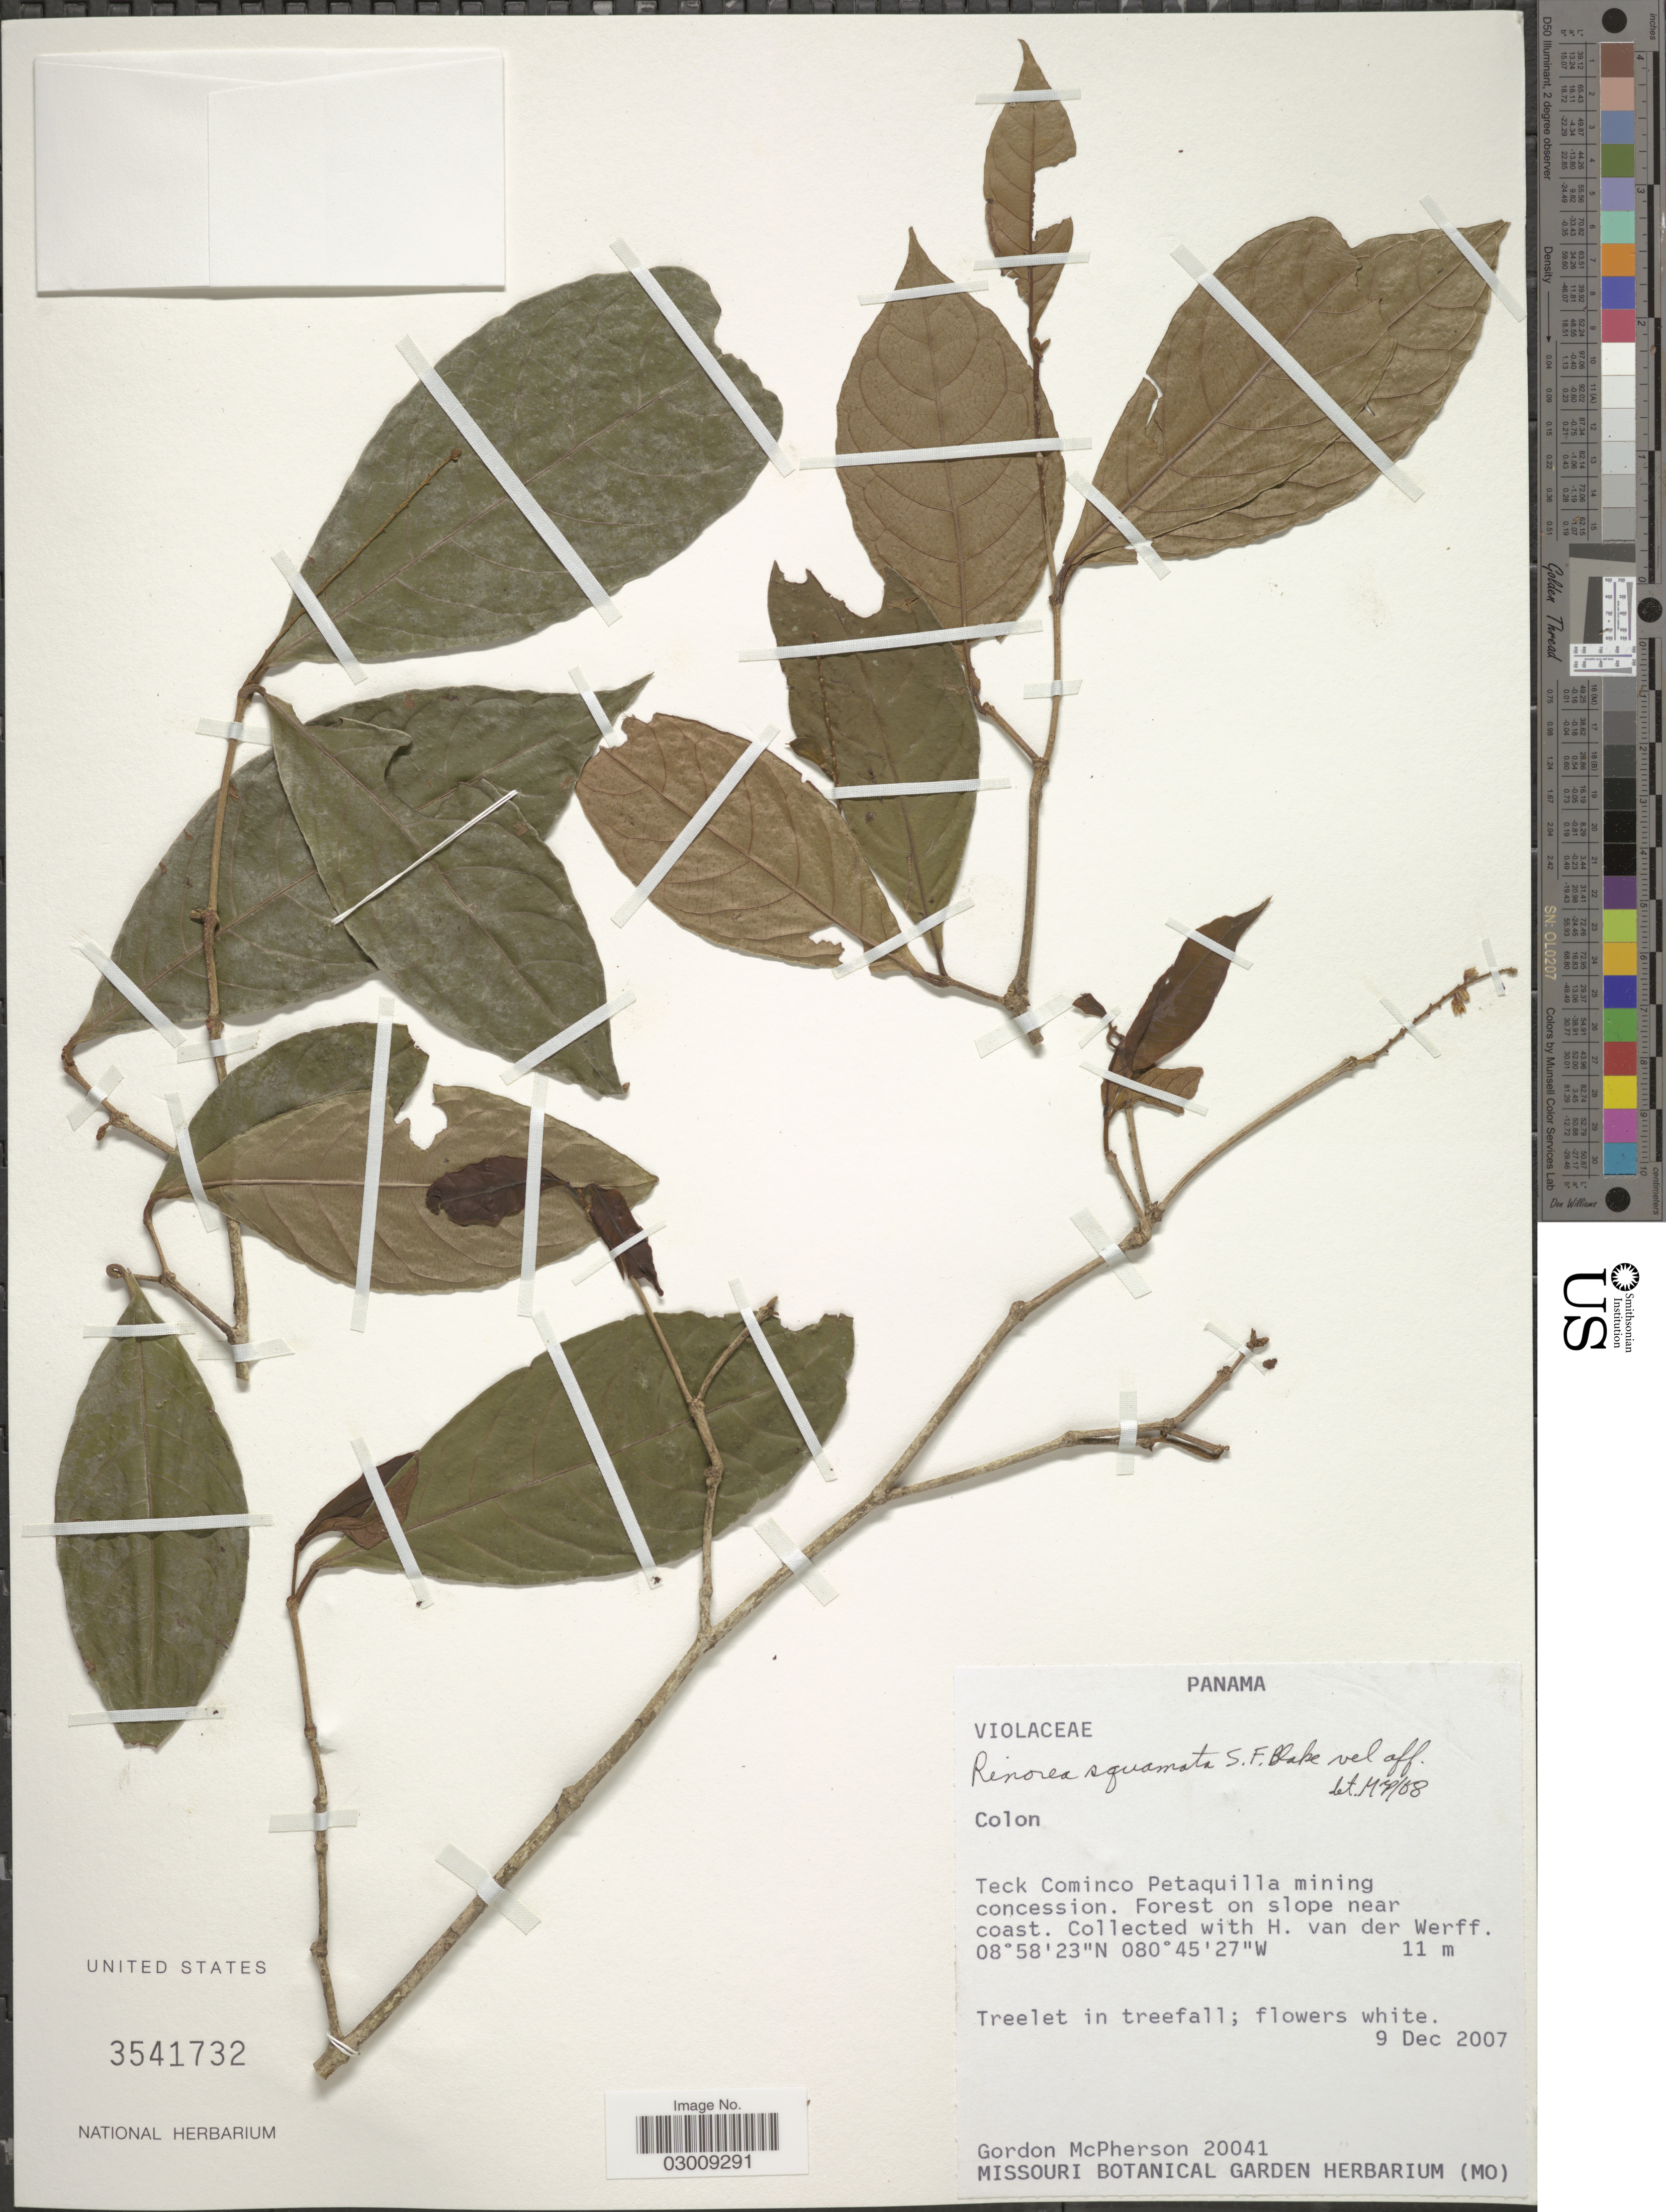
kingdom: Plantae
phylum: Tracheophyta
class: Magnoliopsida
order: Malpighiales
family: Violaceae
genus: Rinorea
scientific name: Rinorea dasyadena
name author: A. Robyns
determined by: Hoyos-Gomez, S. E.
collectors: G. D. McPherson & H. van der Werff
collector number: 20041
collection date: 2007-12-09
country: Panama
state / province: Colón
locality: Teck Cominco Petaquilla mining concession. Forest on slope near coast.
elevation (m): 11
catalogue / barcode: US 3541732